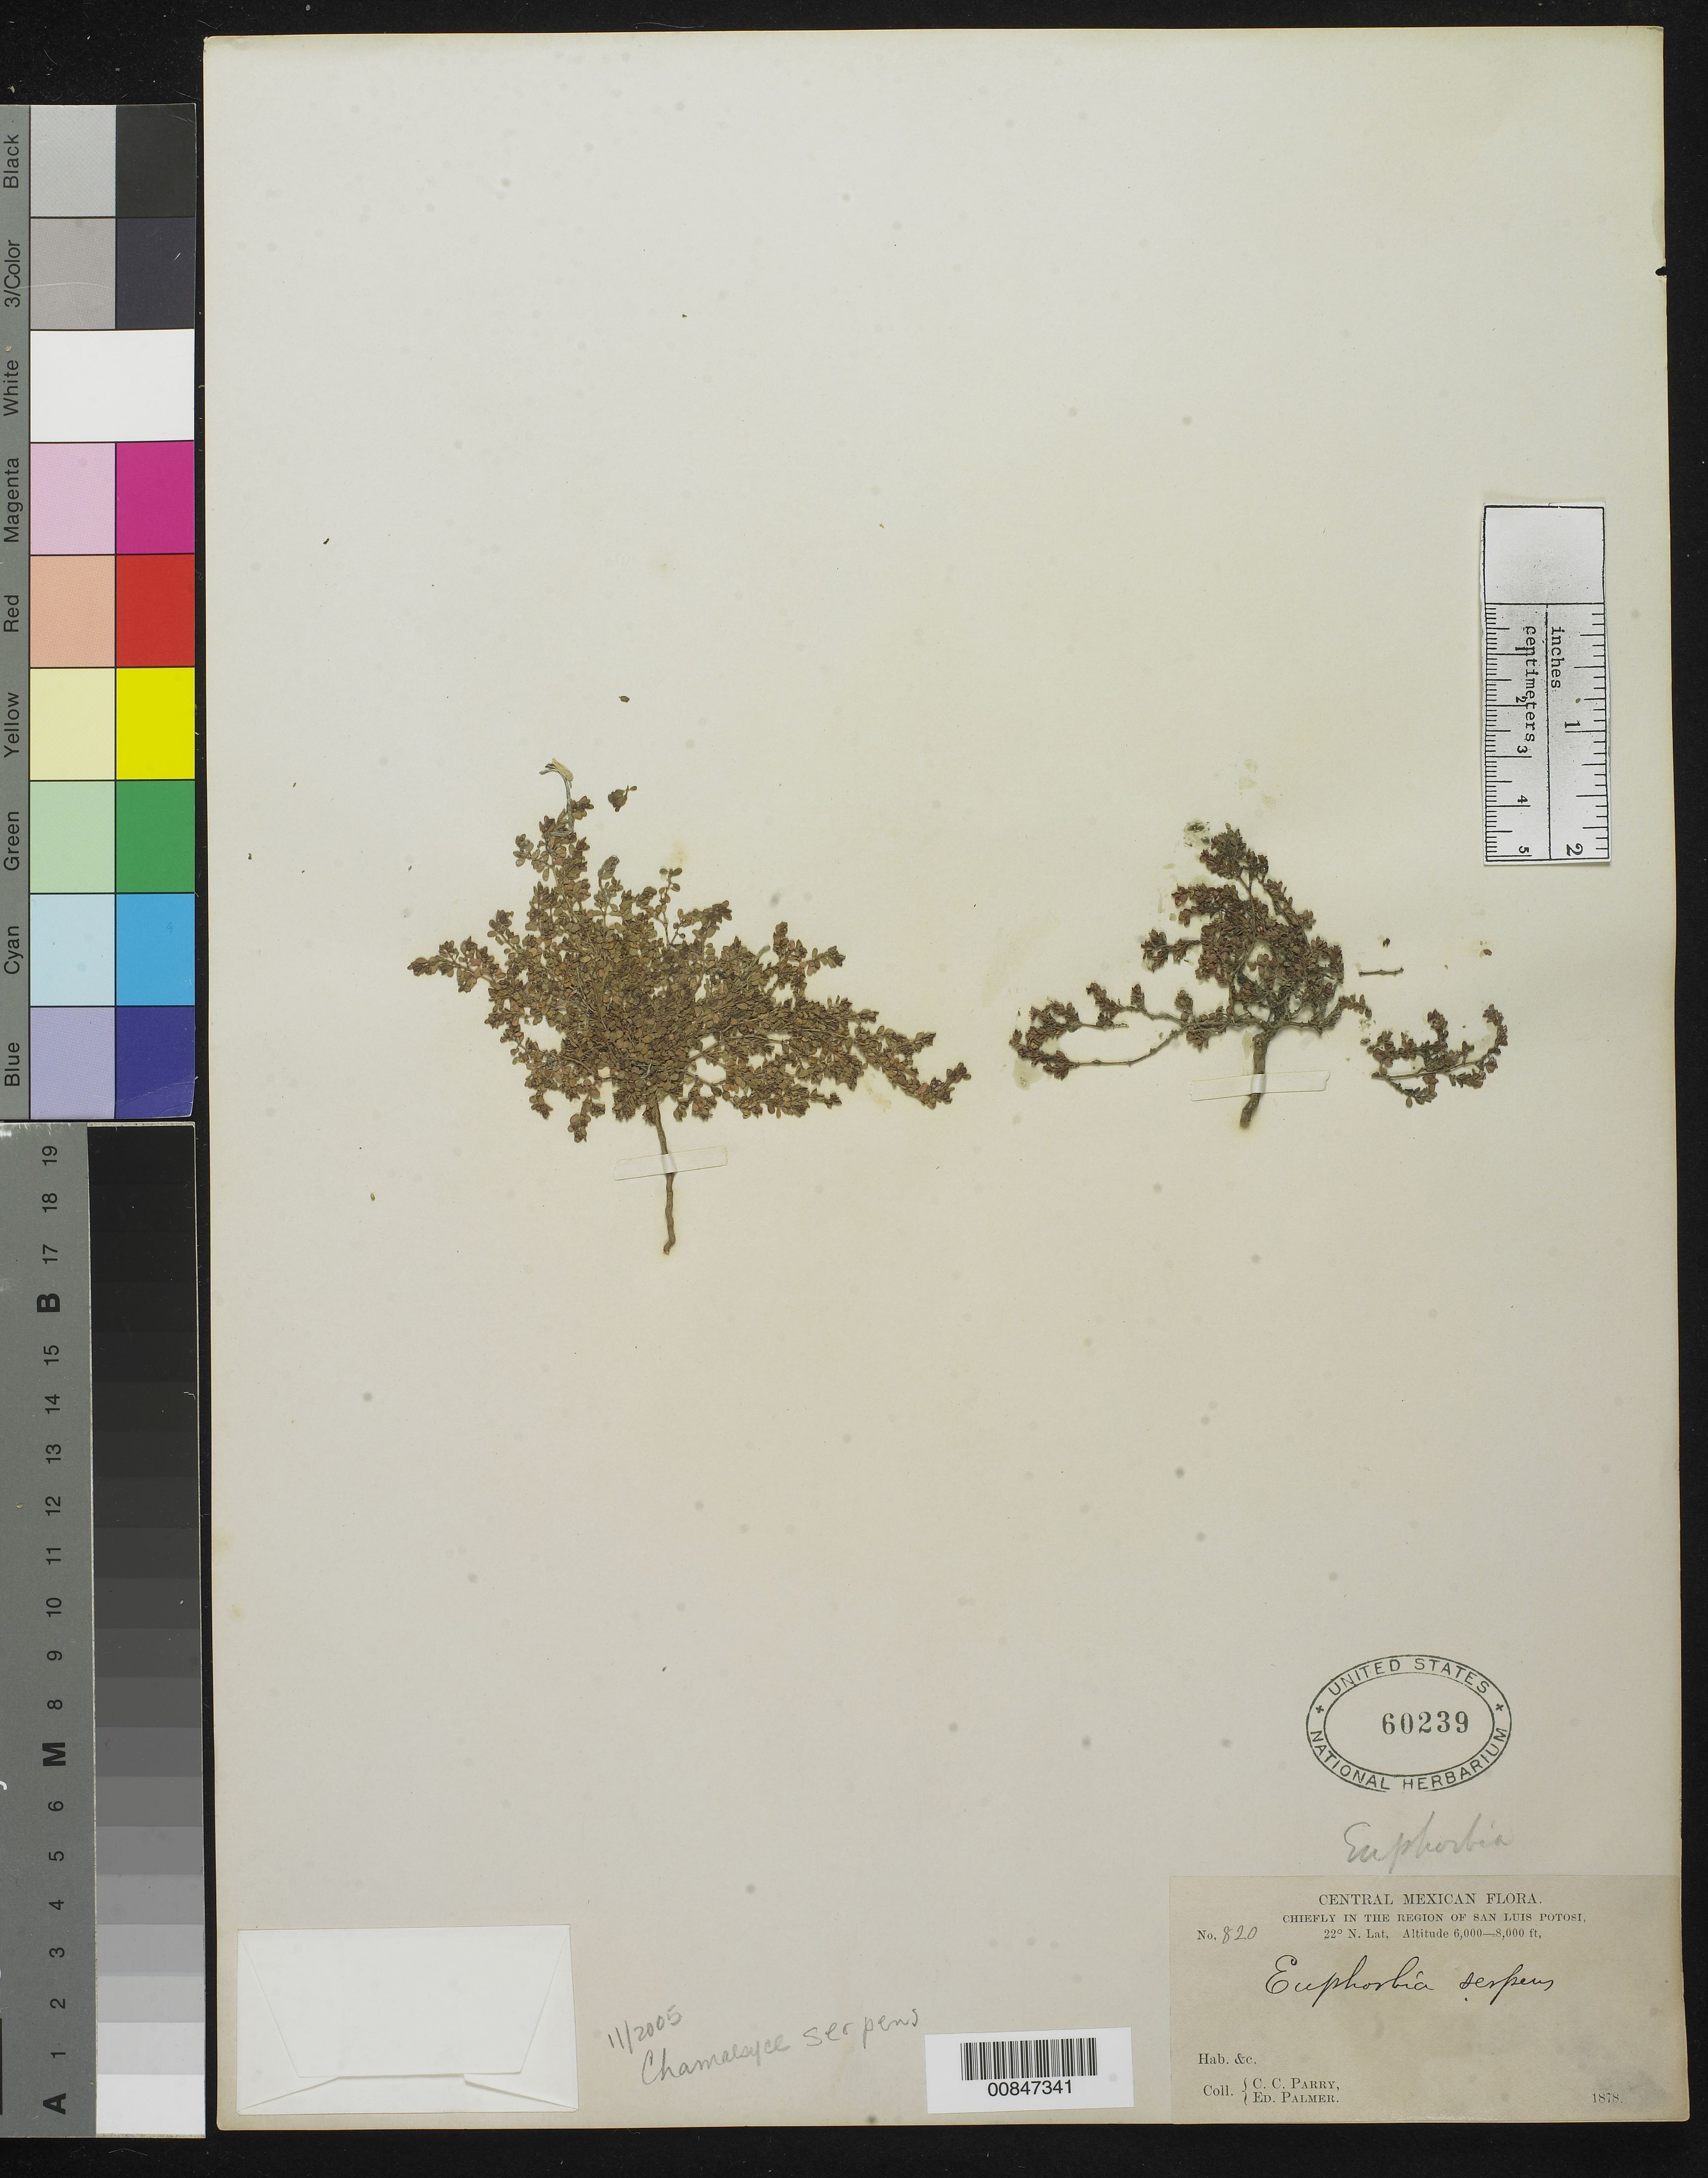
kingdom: Plantae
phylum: Tracheophyta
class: Magnoliopsida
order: Malpighiales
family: Euphorbiaceae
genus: Euphorbia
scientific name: Euphorbia serpens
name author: Kunth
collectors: C. C. Parry & E. Palmer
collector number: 820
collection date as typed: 1878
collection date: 1878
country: Mexico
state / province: San Luis Potosí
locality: Chiefly in the region of San Luis Potosí.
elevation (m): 1829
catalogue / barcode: US 60239